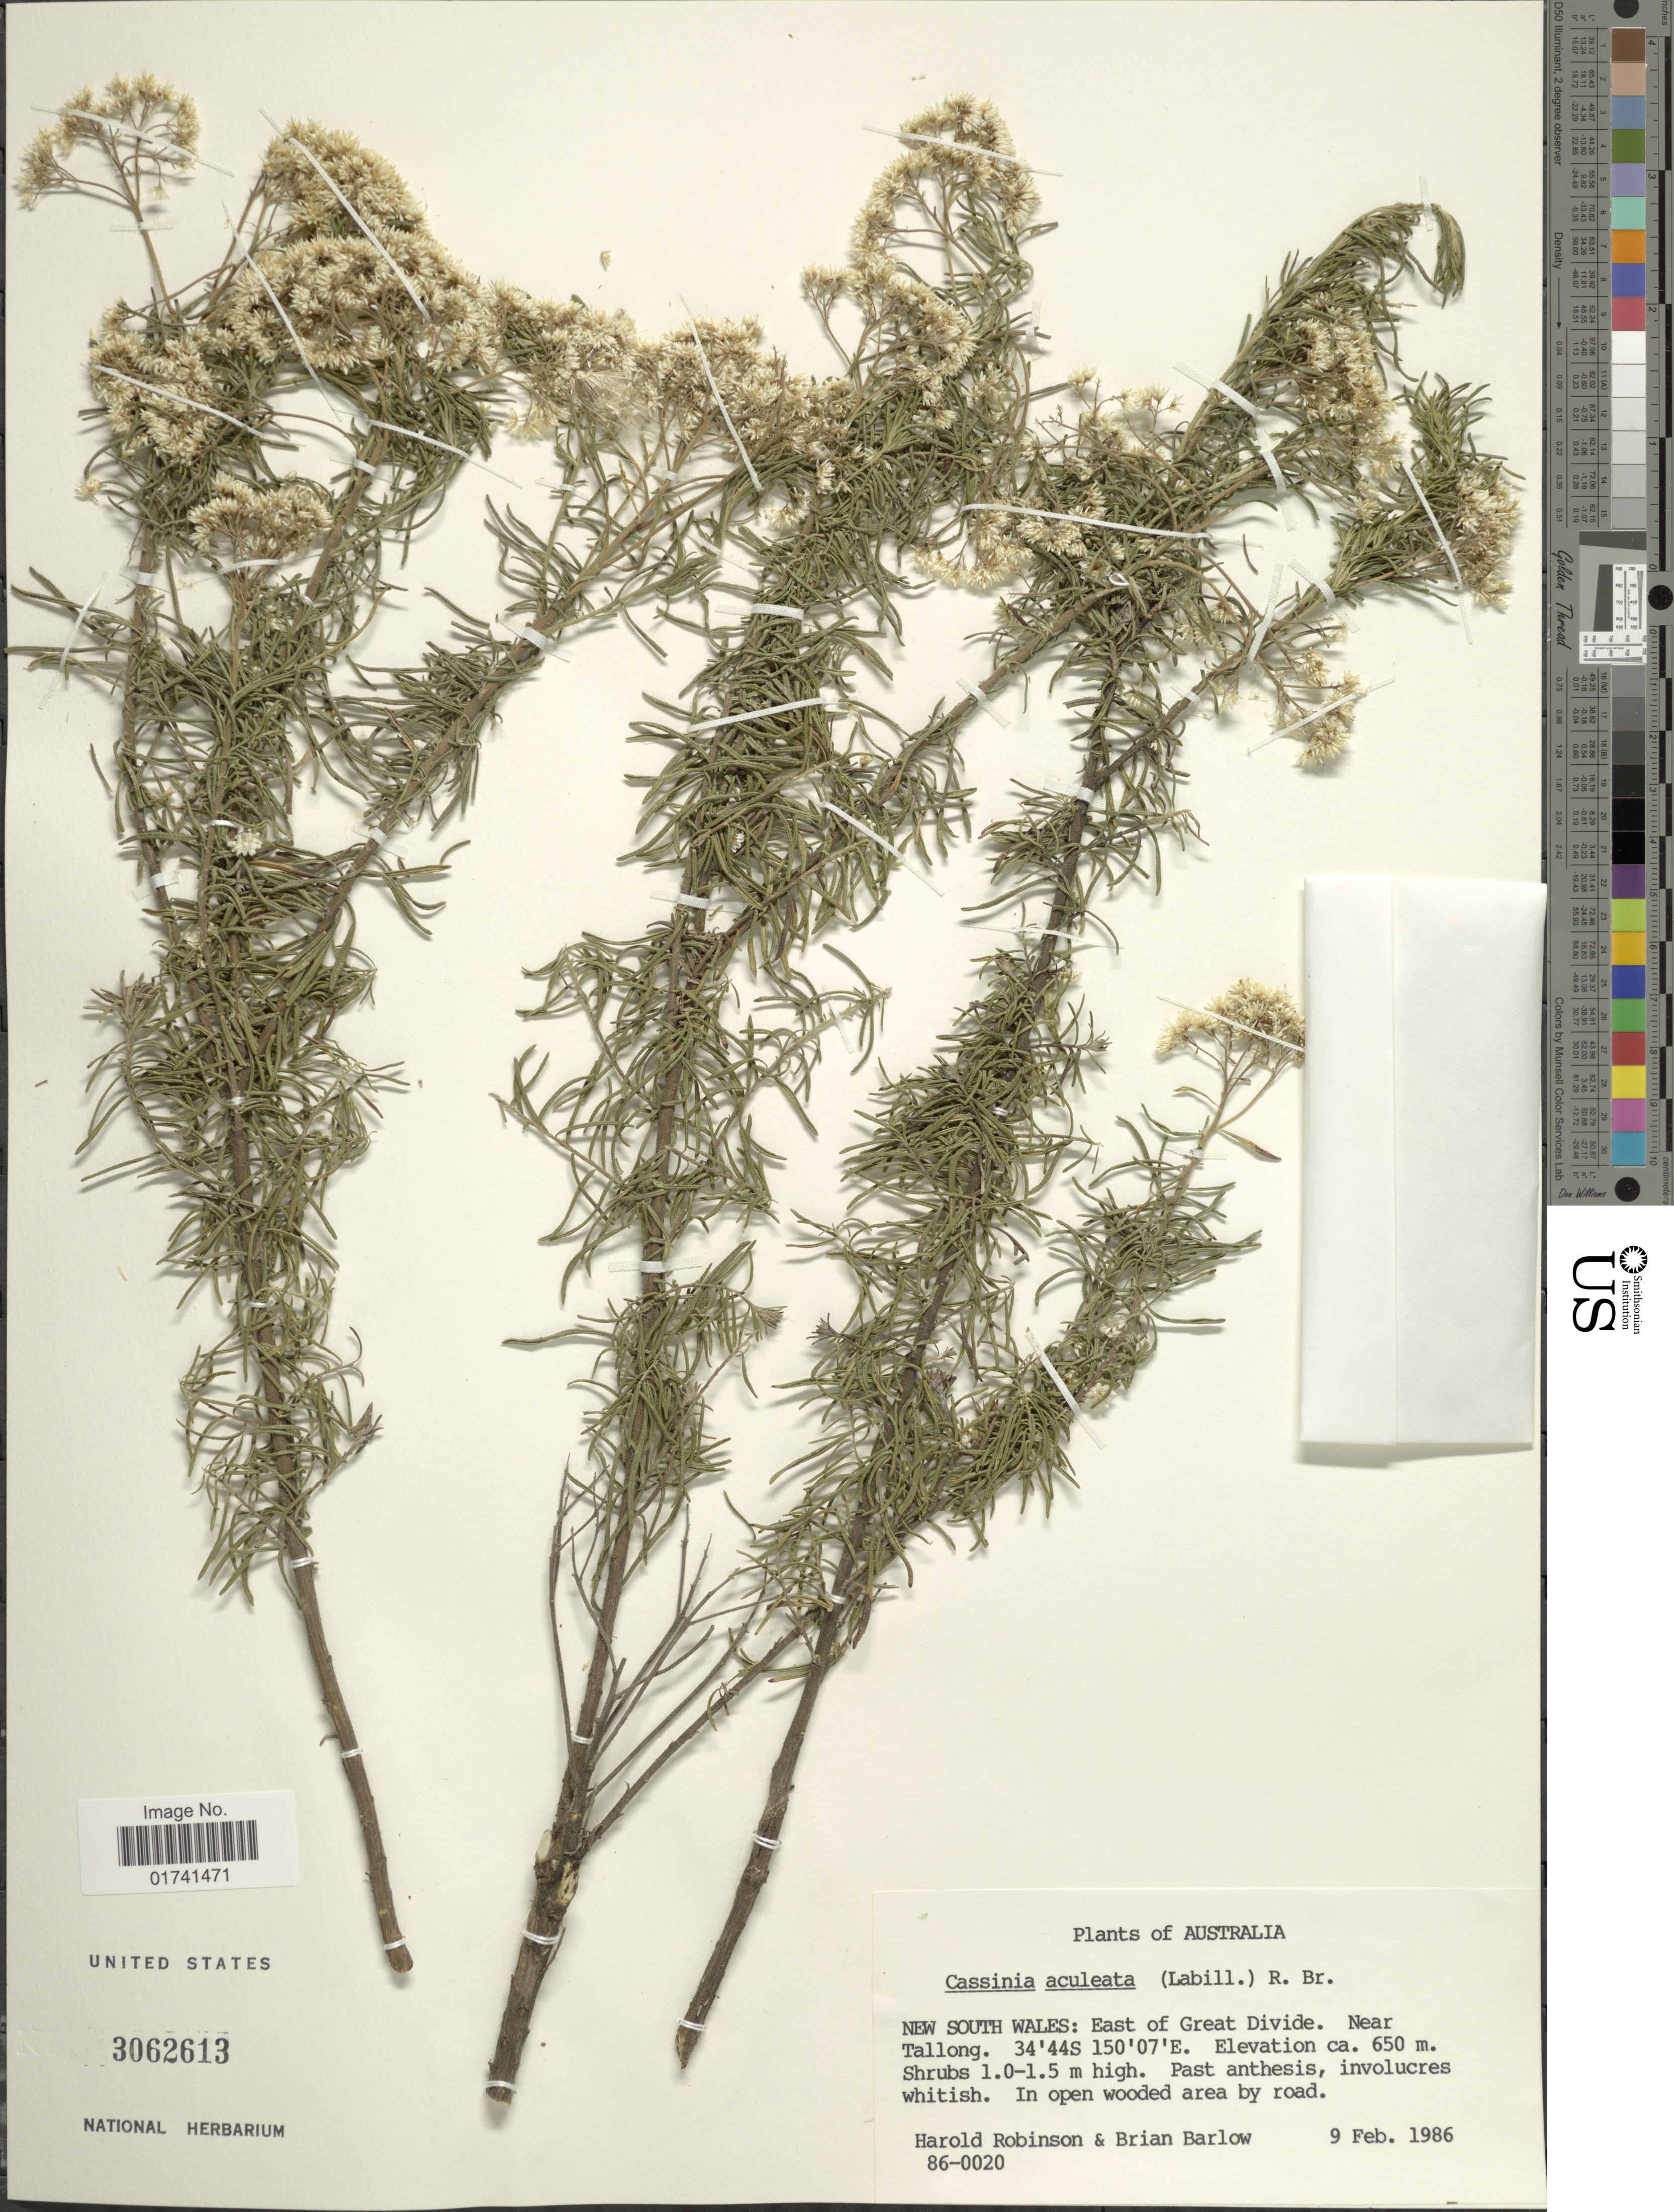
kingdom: Plantae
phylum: Tracheophyta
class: Magnoliopsida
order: Asterales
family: Asteraceae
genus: Cassinia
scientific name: Cassinia aculeata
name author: (Labill.) R. Br.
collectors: H. Robinson & Barlow, B.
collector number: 86-0020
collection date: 1986-02-09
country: Australia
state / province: New South Wales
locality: East of Great Divide, near Tallong, in open wooded area by road.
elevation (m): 650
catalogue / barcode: US 3062613